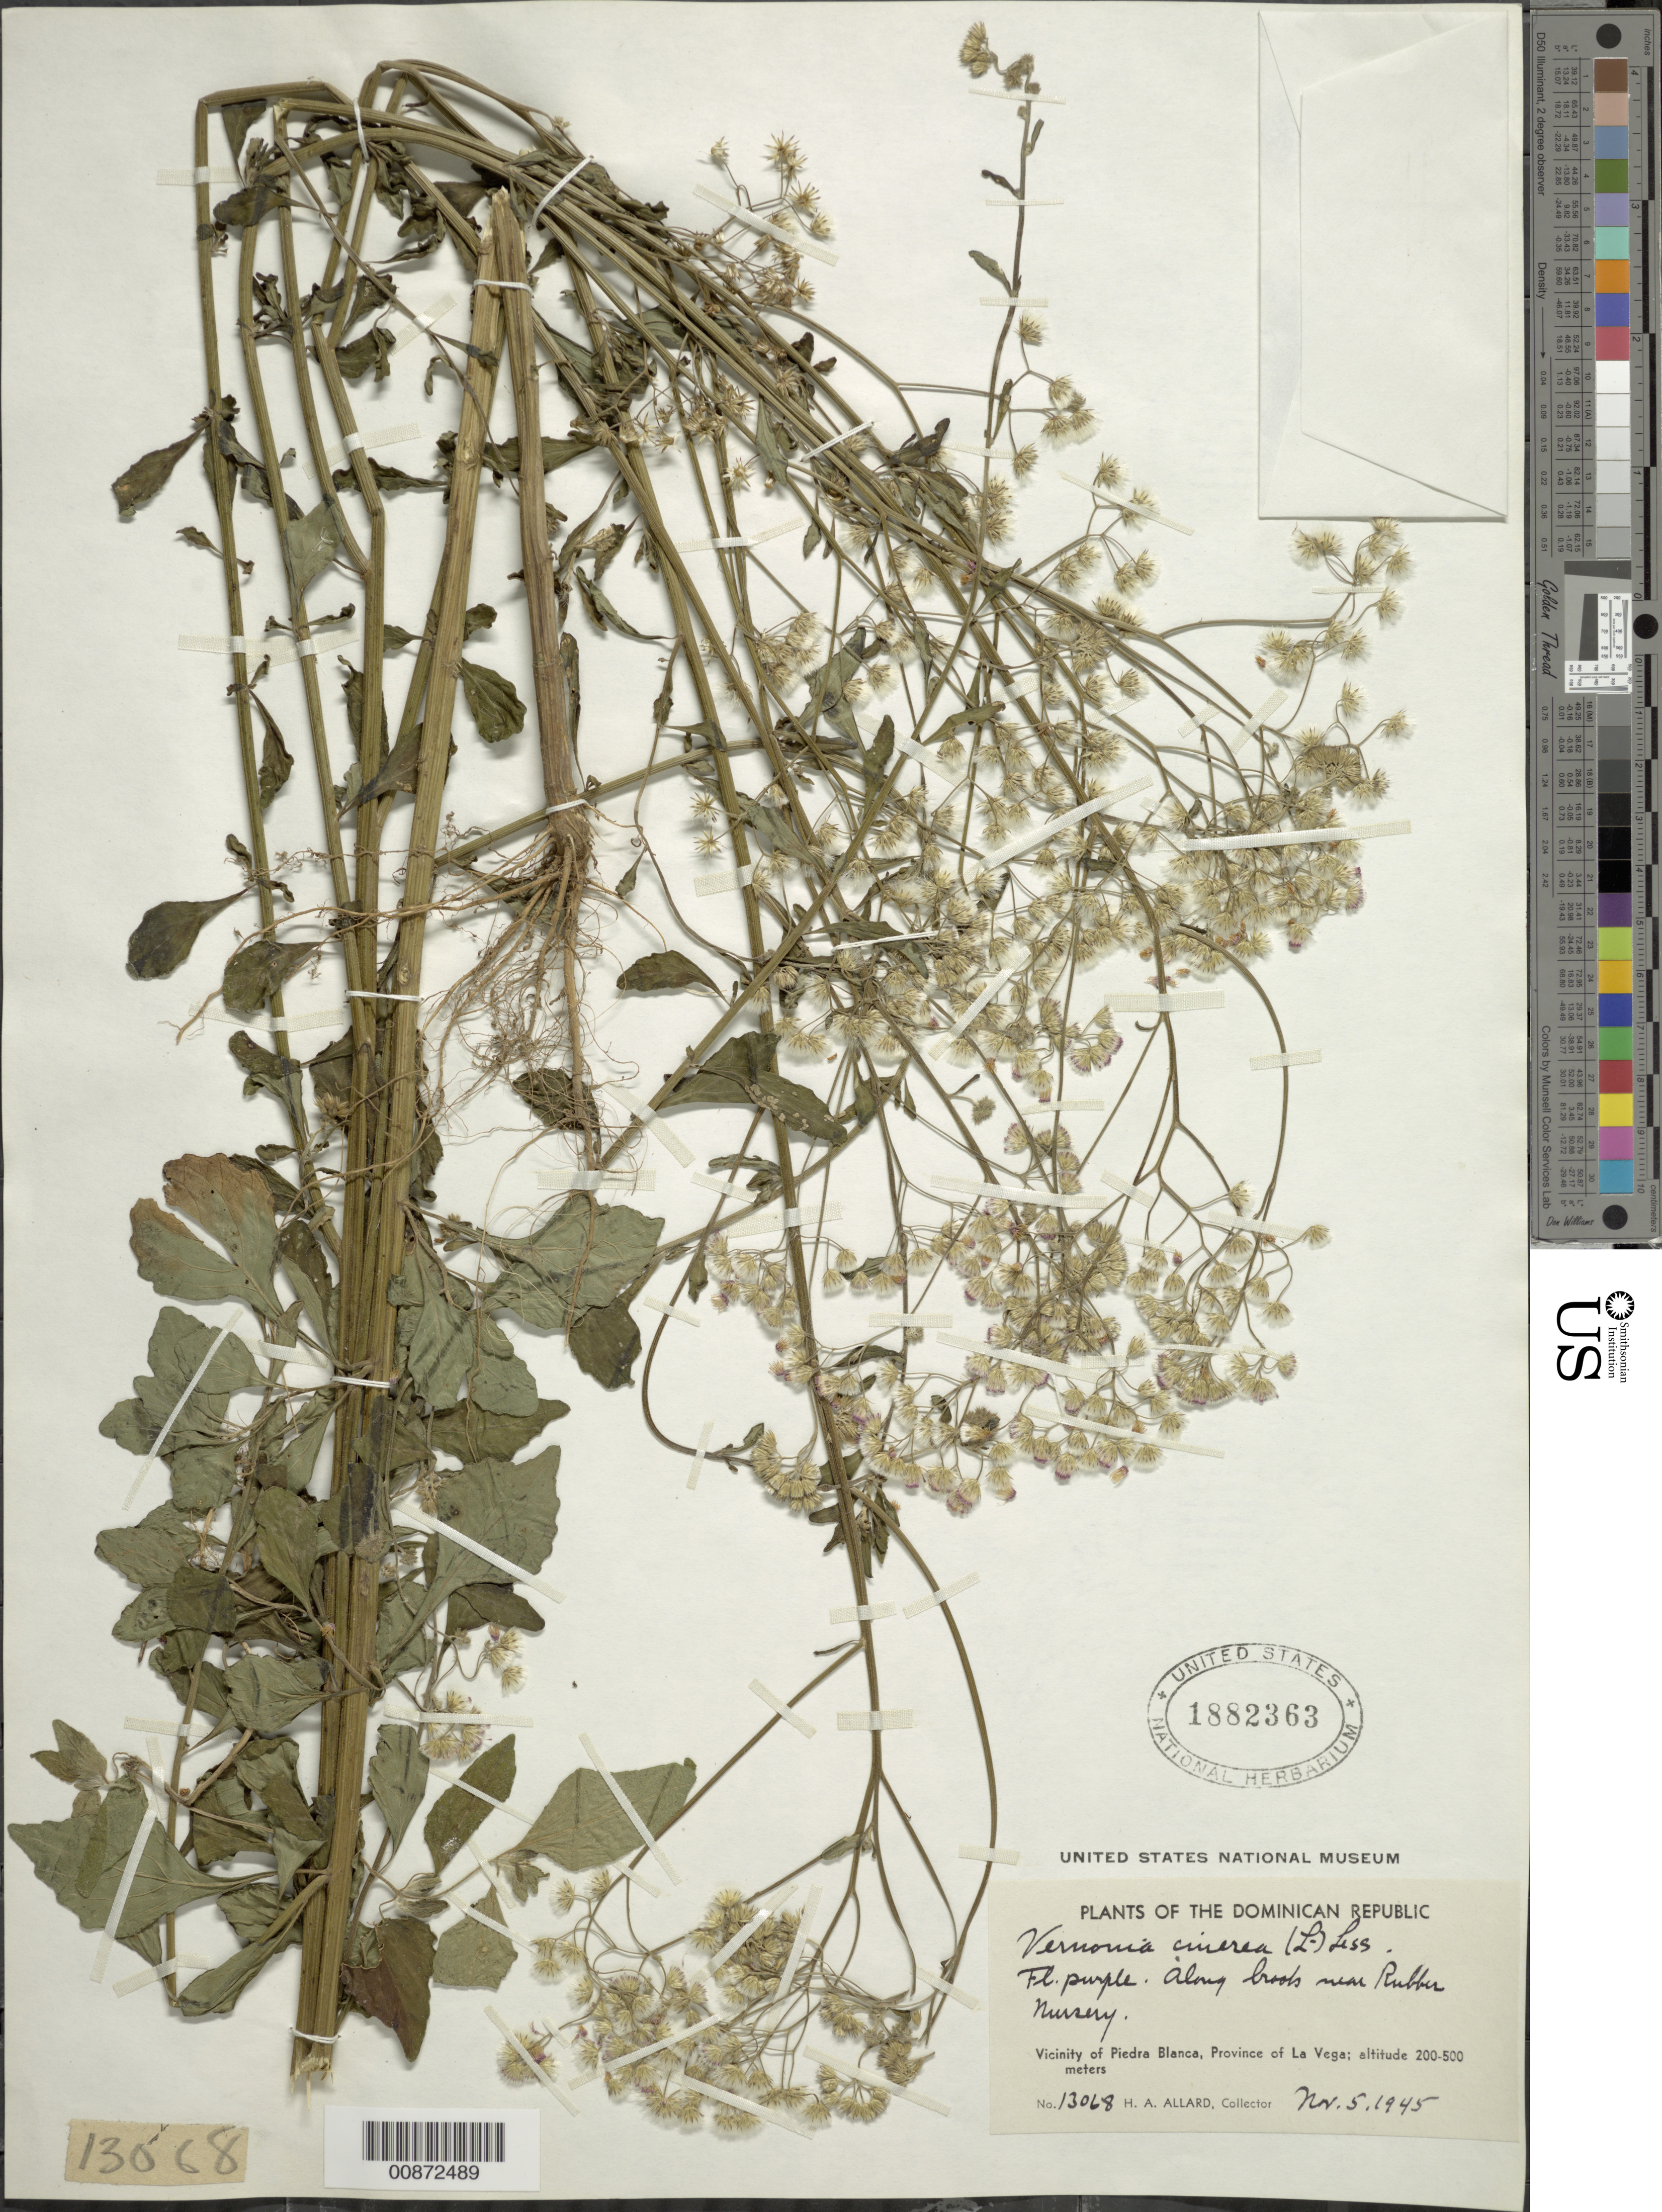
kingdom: Plantae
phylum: Tracheophyta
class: Magnoliopsida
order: Asterales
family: Asteraceae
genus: Cyanthillium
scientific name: Cyanthillium cinereum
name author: (L.) H. Rob.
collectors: H. A. Allard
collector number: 13068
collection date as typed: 05 Nov 1945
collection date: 1945-11-05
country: Dominican Republic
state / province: La Vega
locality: Near Rubber Nursery. Vicinity of Piedra Blanca.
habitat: Along brook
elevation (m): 200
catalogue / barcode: US 1882363